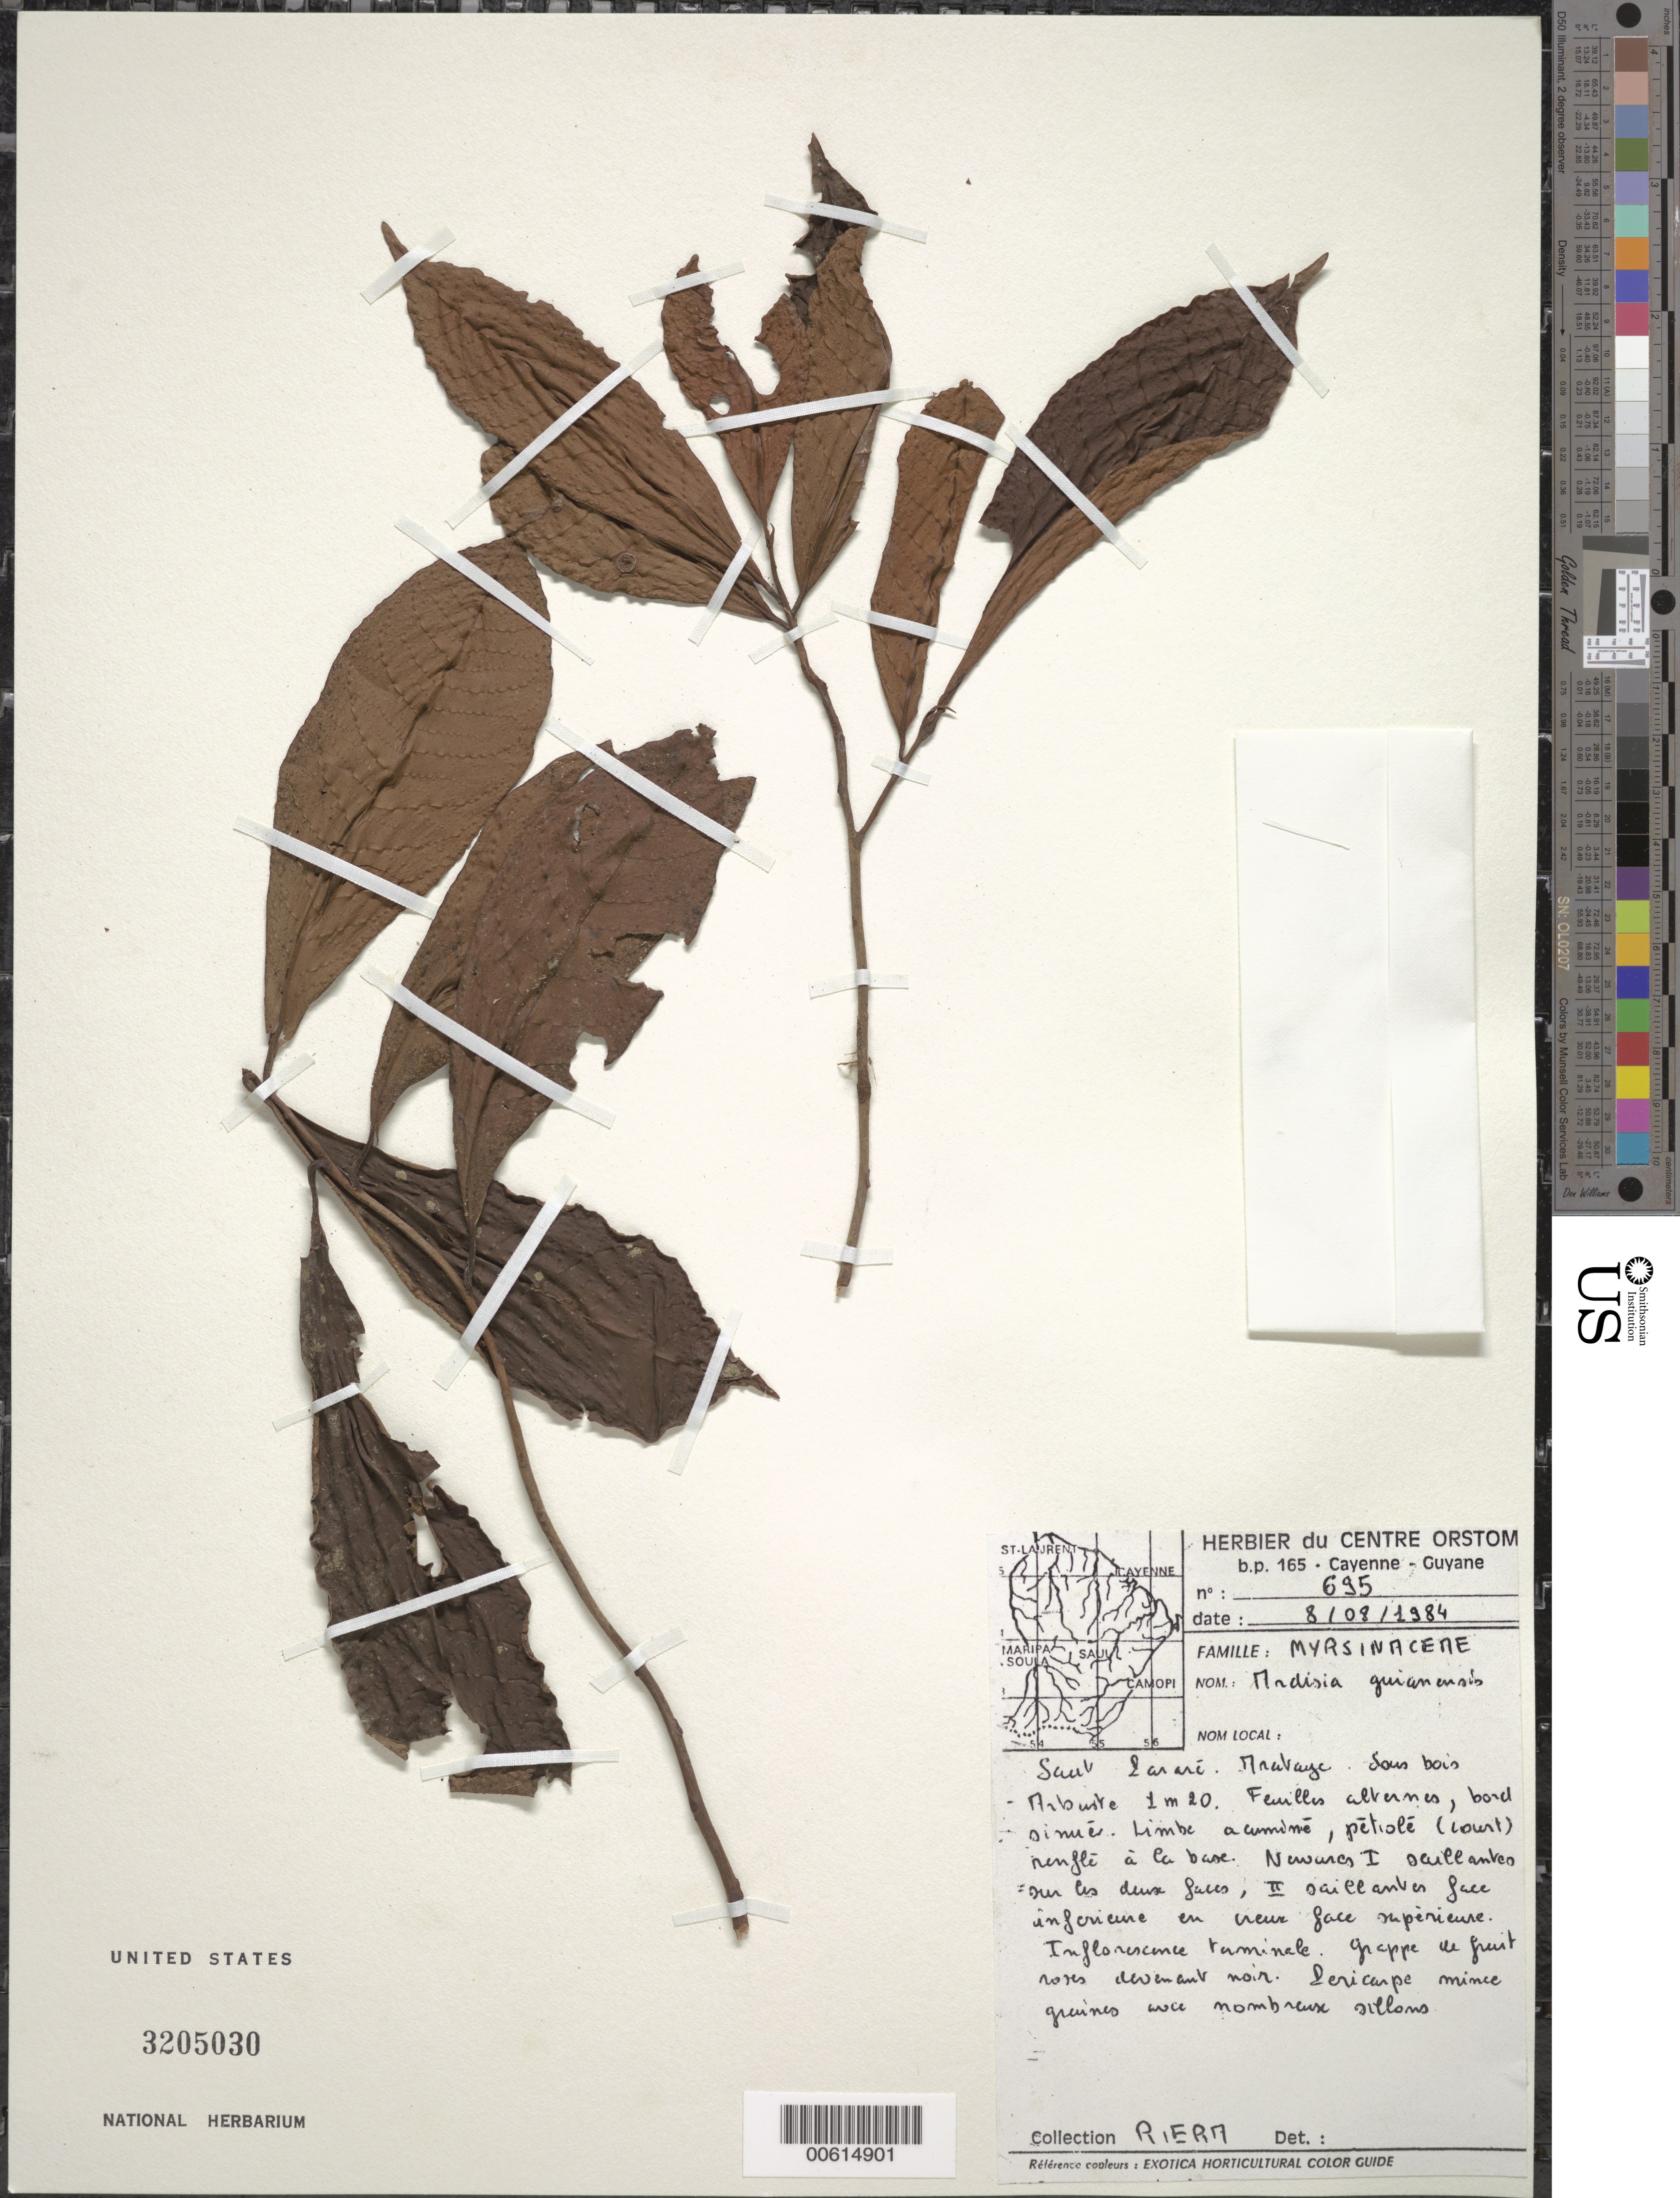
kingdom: Plantae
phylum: Tracheophyta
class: Magnoliopsida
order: Ericales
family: Primulaceae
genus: Ardisia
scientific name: Ardisia guianensis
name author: (Aubl.) Mez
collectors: B. Riéra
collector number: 695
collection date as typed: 8 Aug 1984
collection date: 1984-08-08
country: French Guiana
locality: Saut Pararé, Rivière Arataye, Fleuve Approuague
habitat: Sous bois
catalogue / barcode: US 3205030